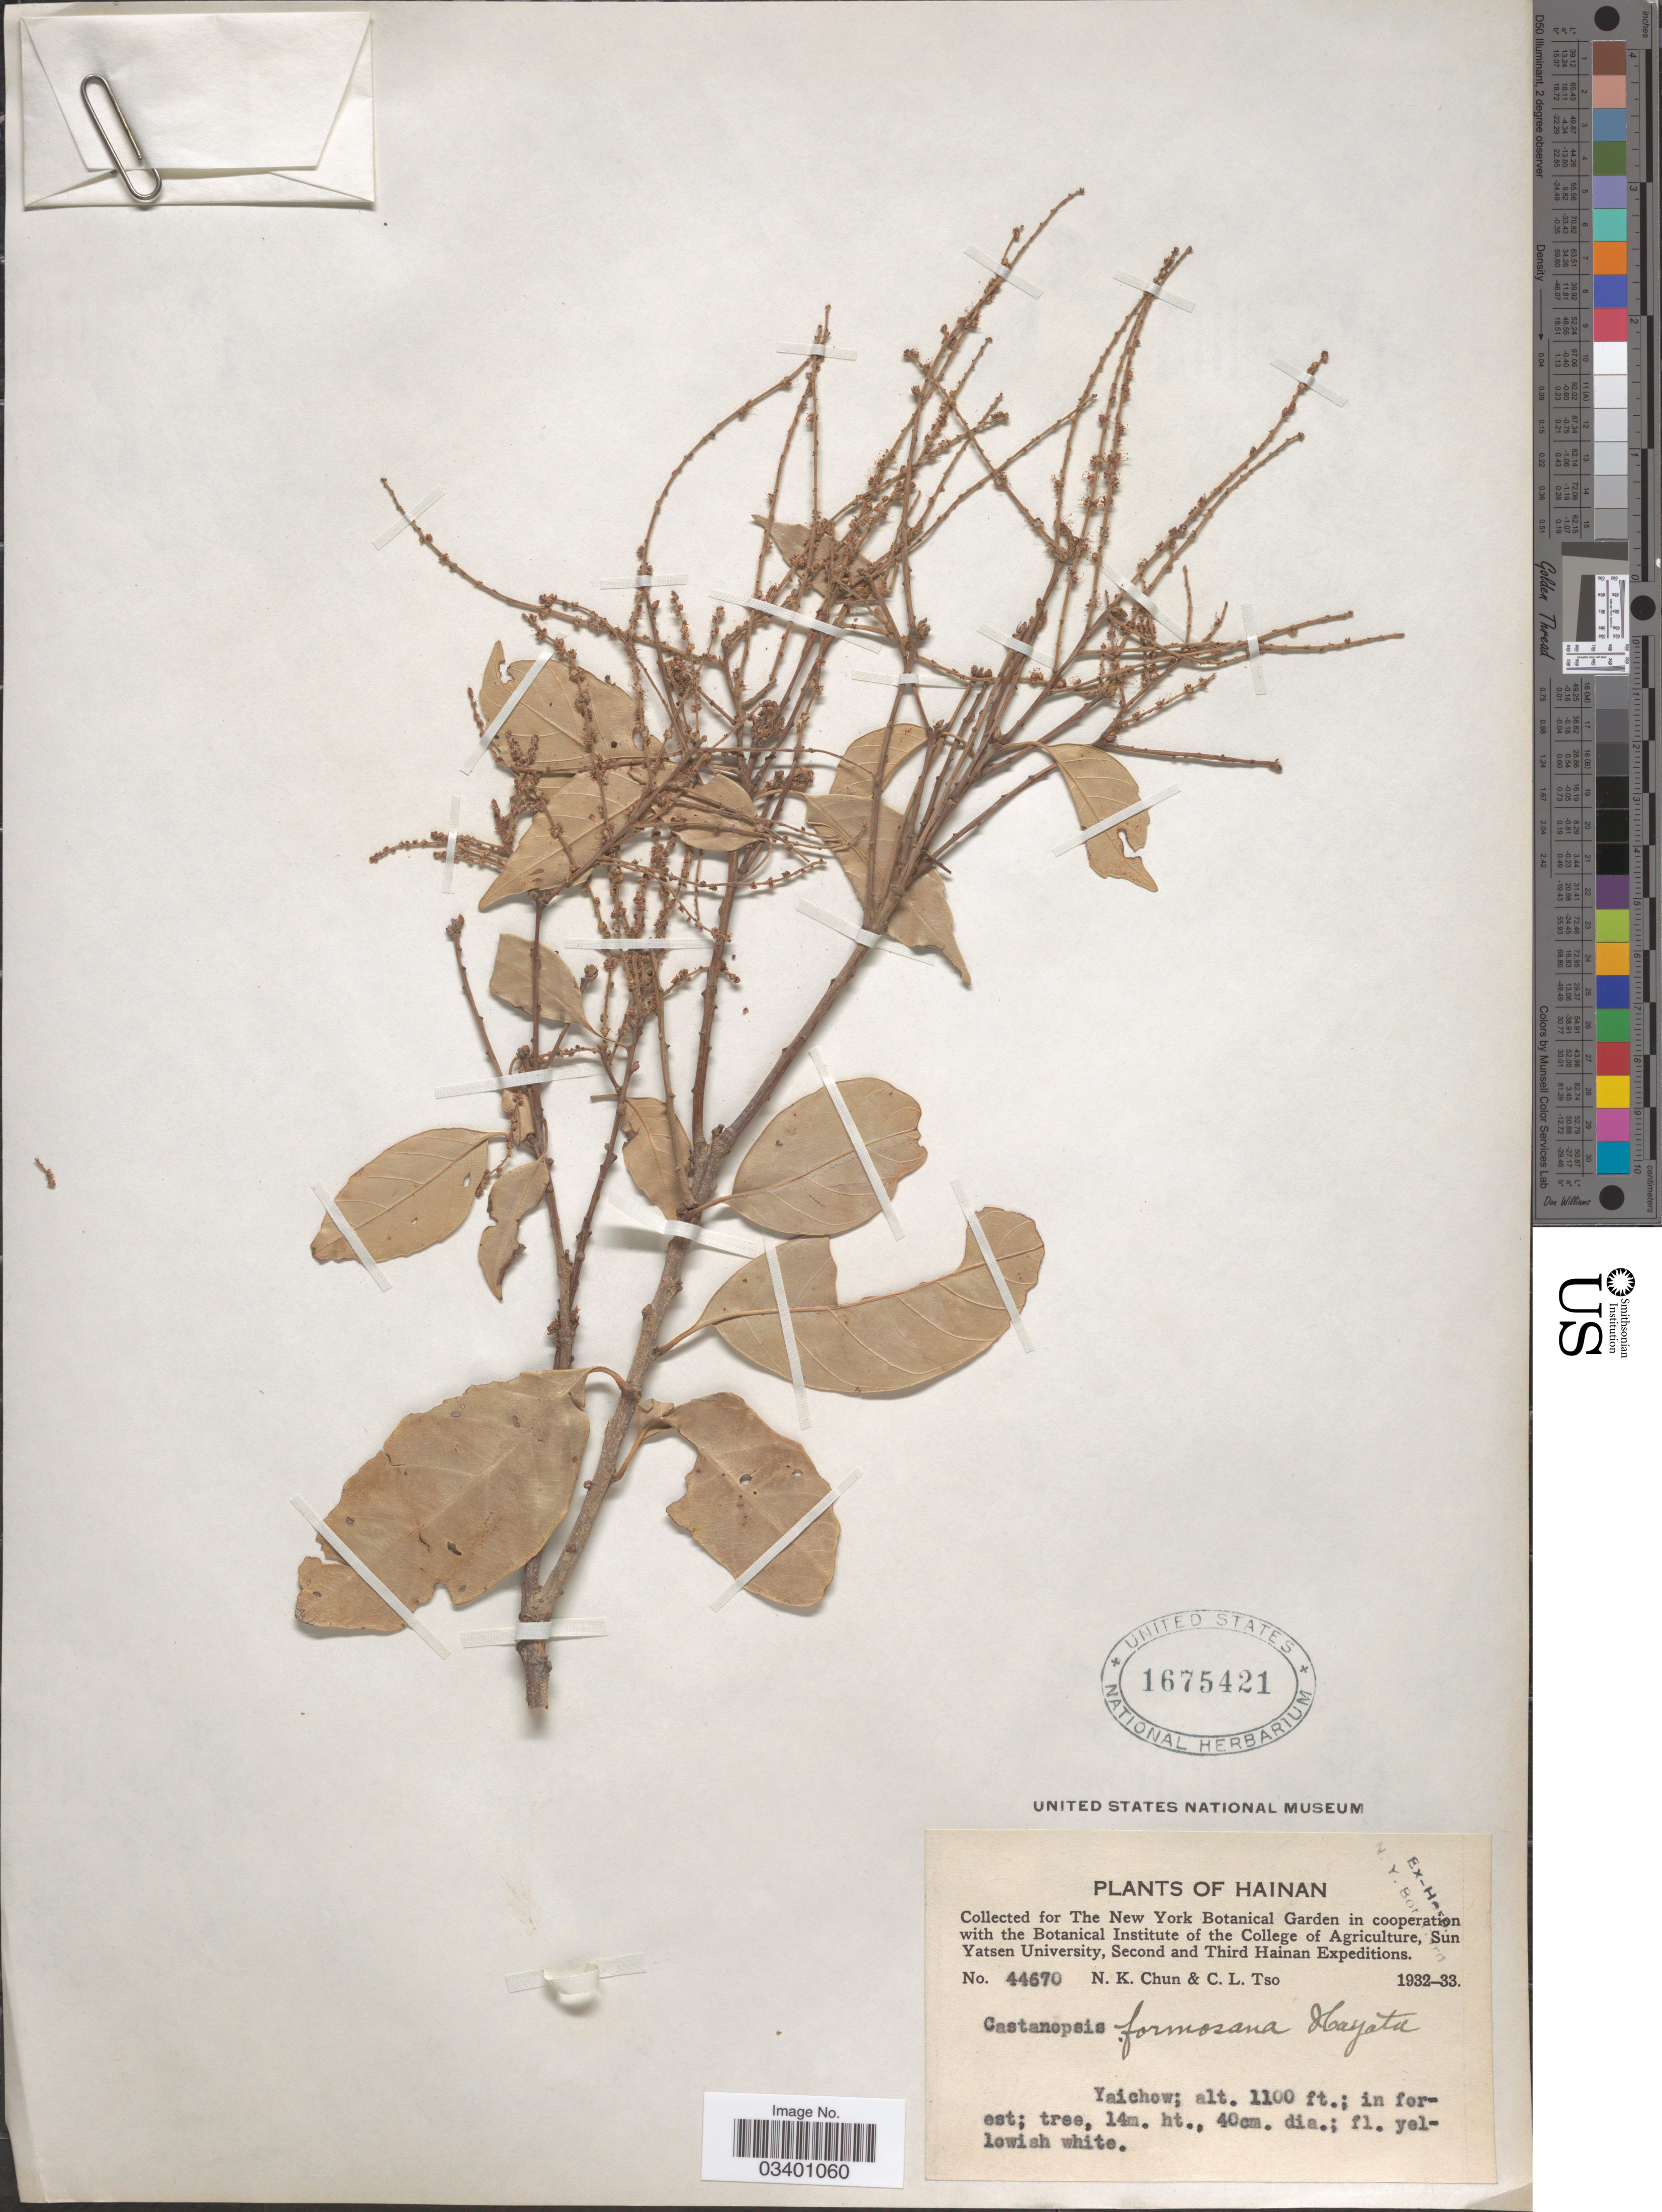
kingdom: Plantae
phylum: Tracheophyta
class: Magnoliopsida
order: Fagales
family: Fagaceae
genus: Castanopsis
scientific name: Castanopsis formosana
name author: (Skan) Hayata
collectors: N. K. Chun & C. Tso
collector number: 44670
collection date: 1932/1933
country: China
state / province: Hainan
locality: Yaichow.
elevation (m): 335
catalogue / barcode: US 1675421